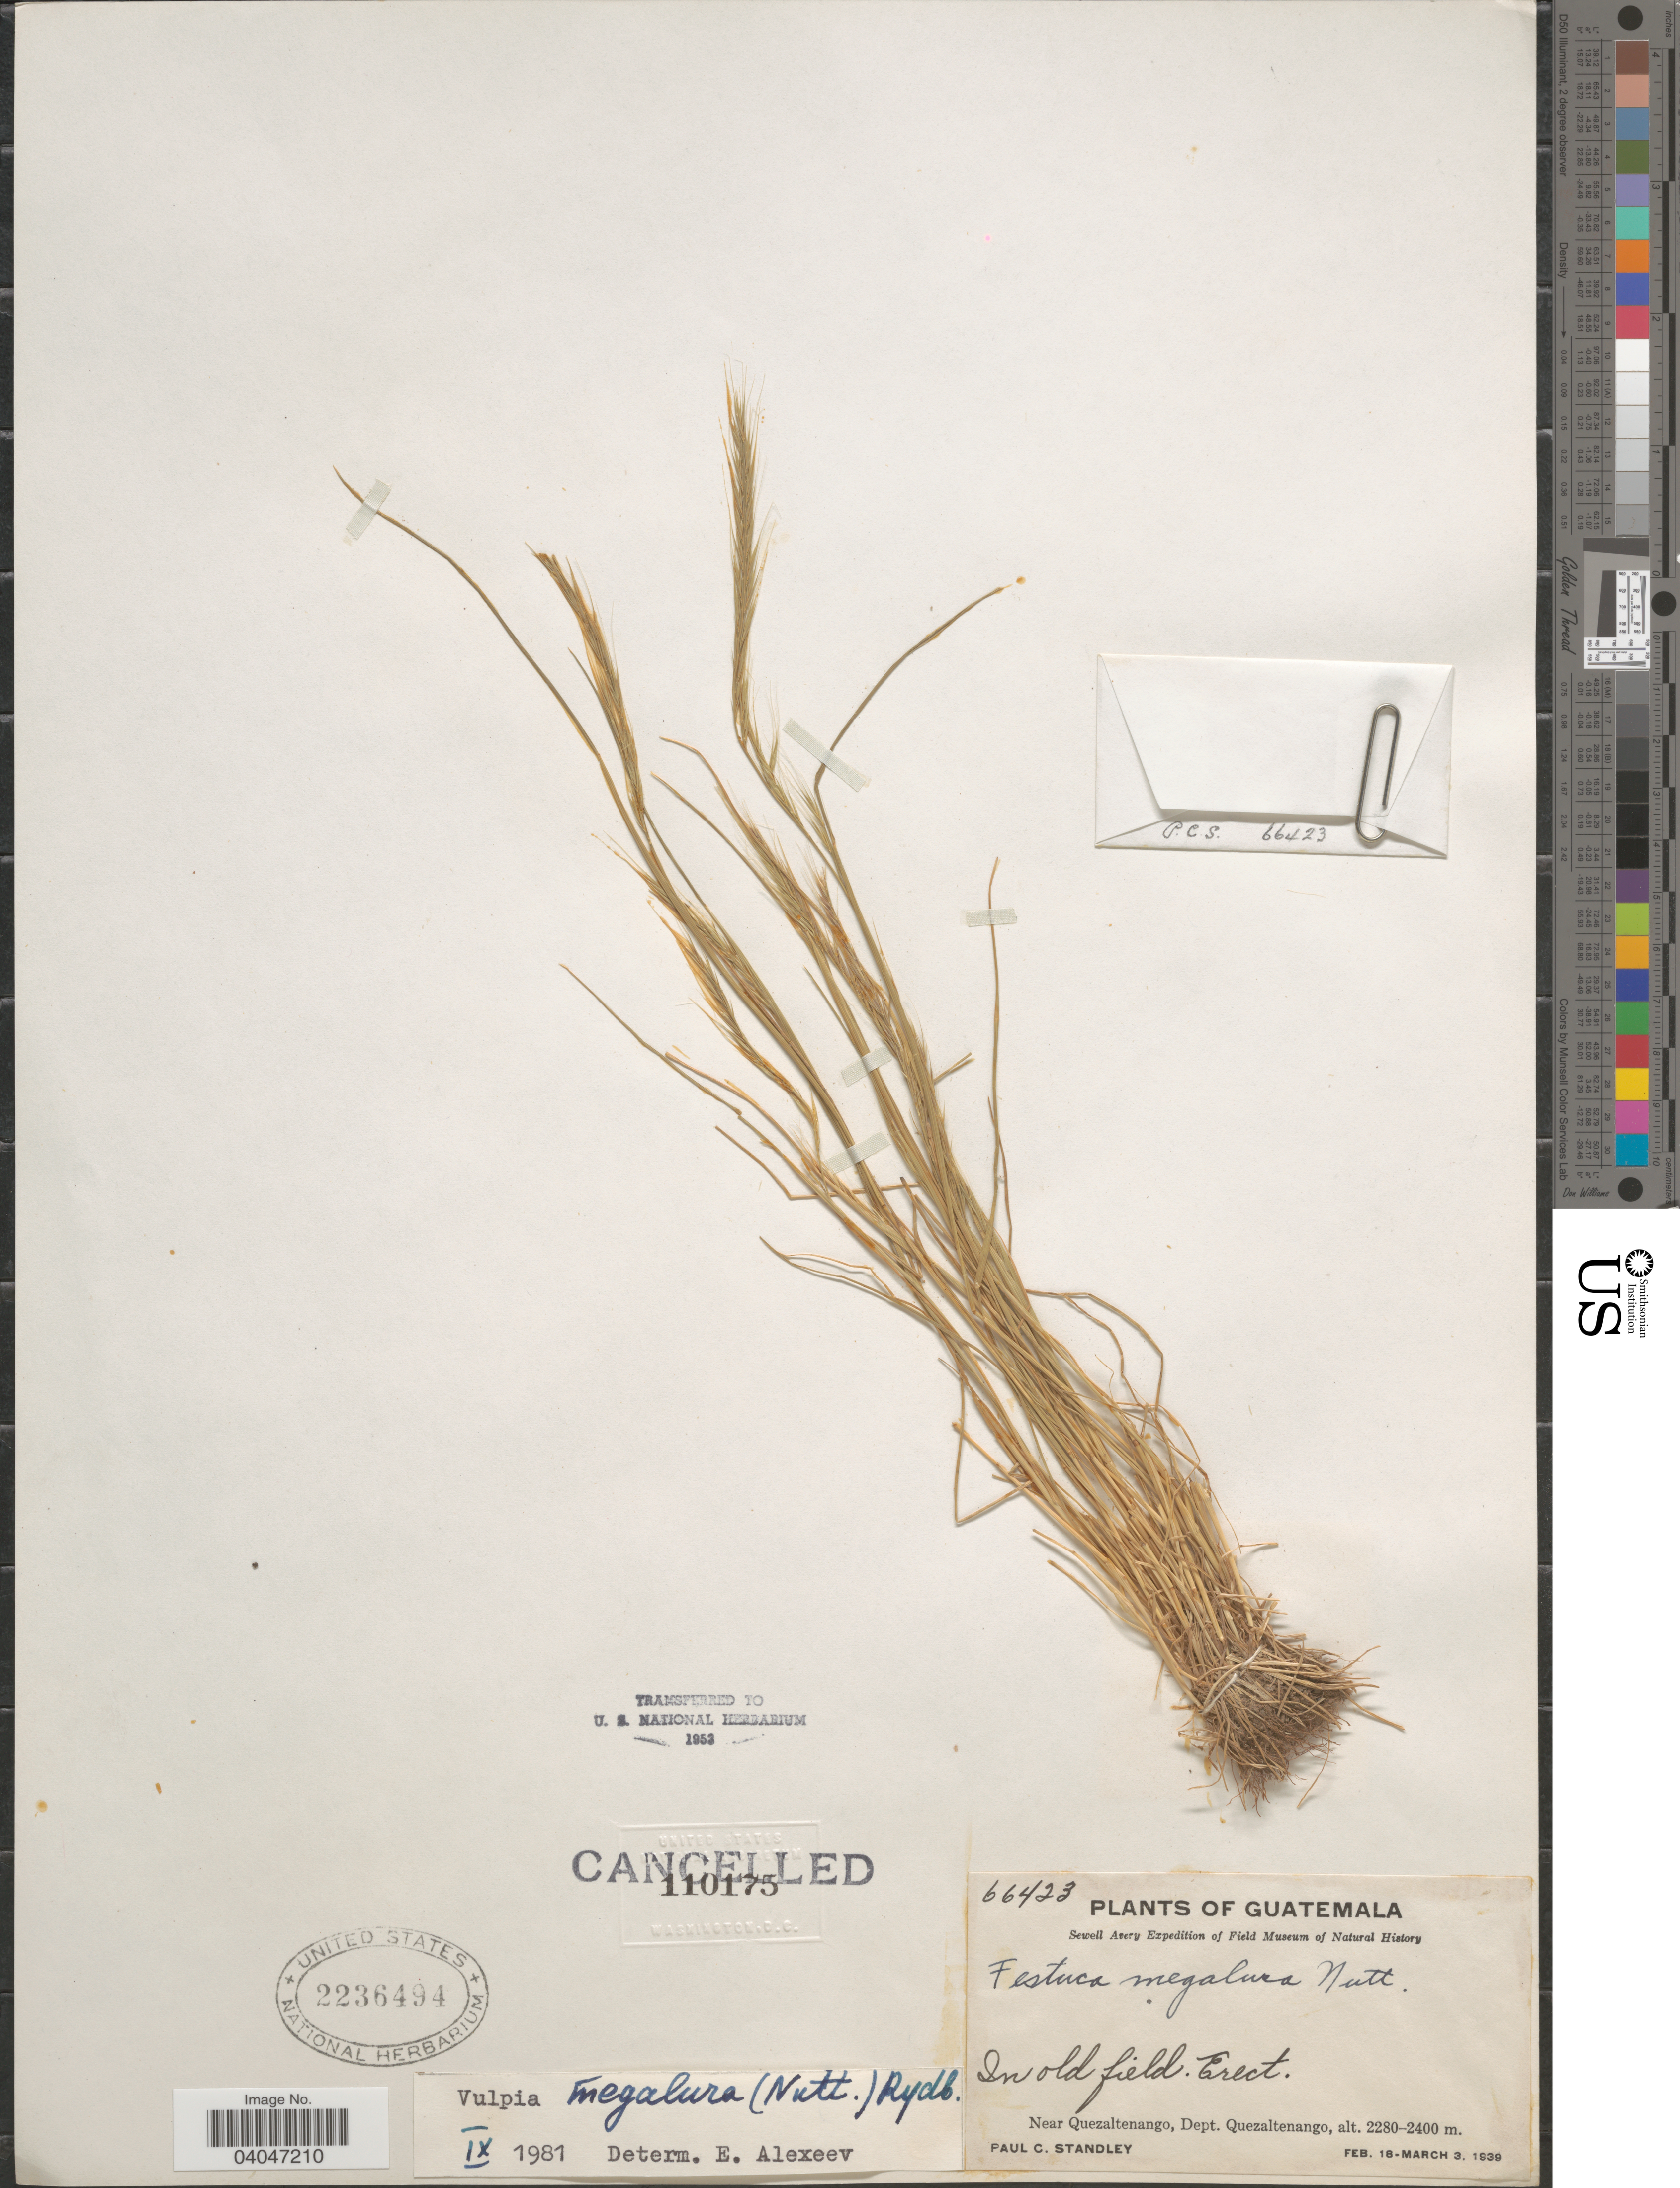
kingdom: Plantae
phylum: Tracheophyta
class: Liliopsida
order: Poales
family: Poaceae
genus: Festuca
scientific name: Festuca megalura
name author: Nutt.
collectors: P. C. Standley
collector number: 66423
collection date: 1939-02-18/1939-03-03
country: Guatemala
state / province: Quetzaltenango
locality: In old field. Near Quezaltenango, Dept. Quezaltenango.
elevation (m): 2280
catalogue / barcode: US 2236494